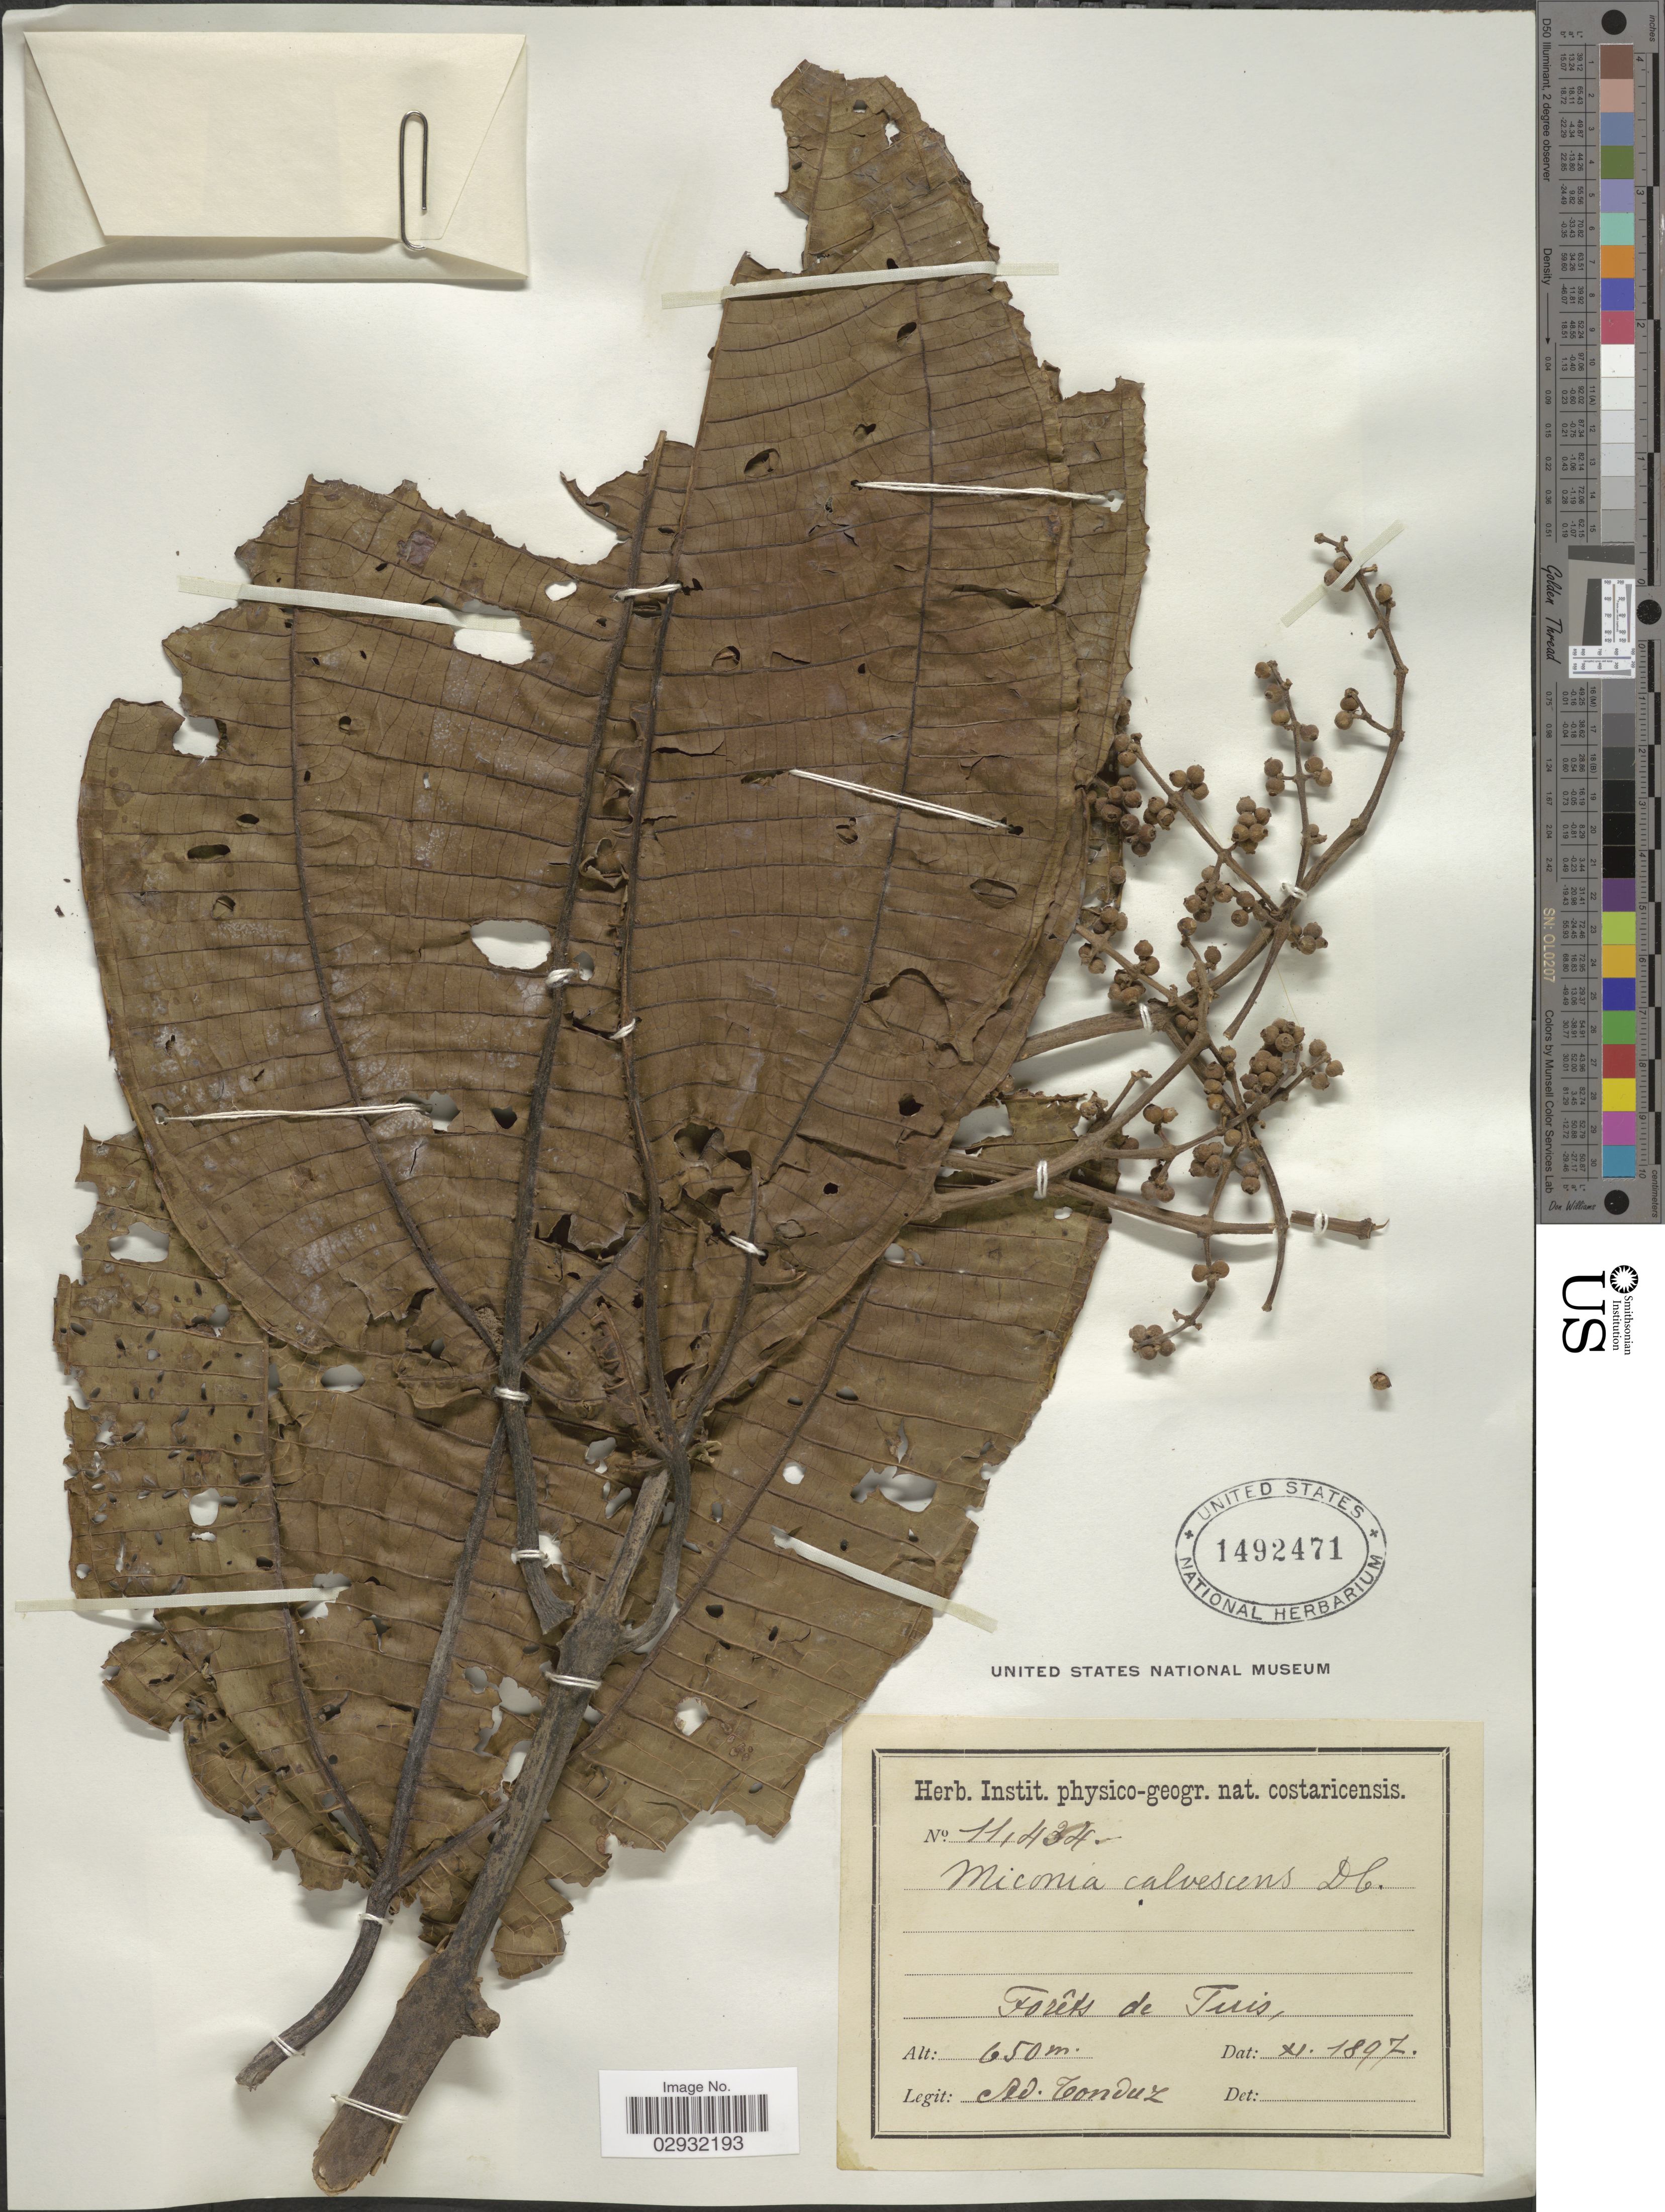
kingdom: Plantae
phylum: Tracheophyta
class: Magnoliopsida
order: Myrtales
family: Melastomataceae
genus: Miconia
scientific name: Miconia calvescens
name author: DC.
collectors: A. Tonduz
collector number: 11434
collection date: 1897-11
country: Costa Rica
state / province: Cartago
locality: Forêts de Tuis.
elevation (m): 650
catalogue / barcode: US 1492471